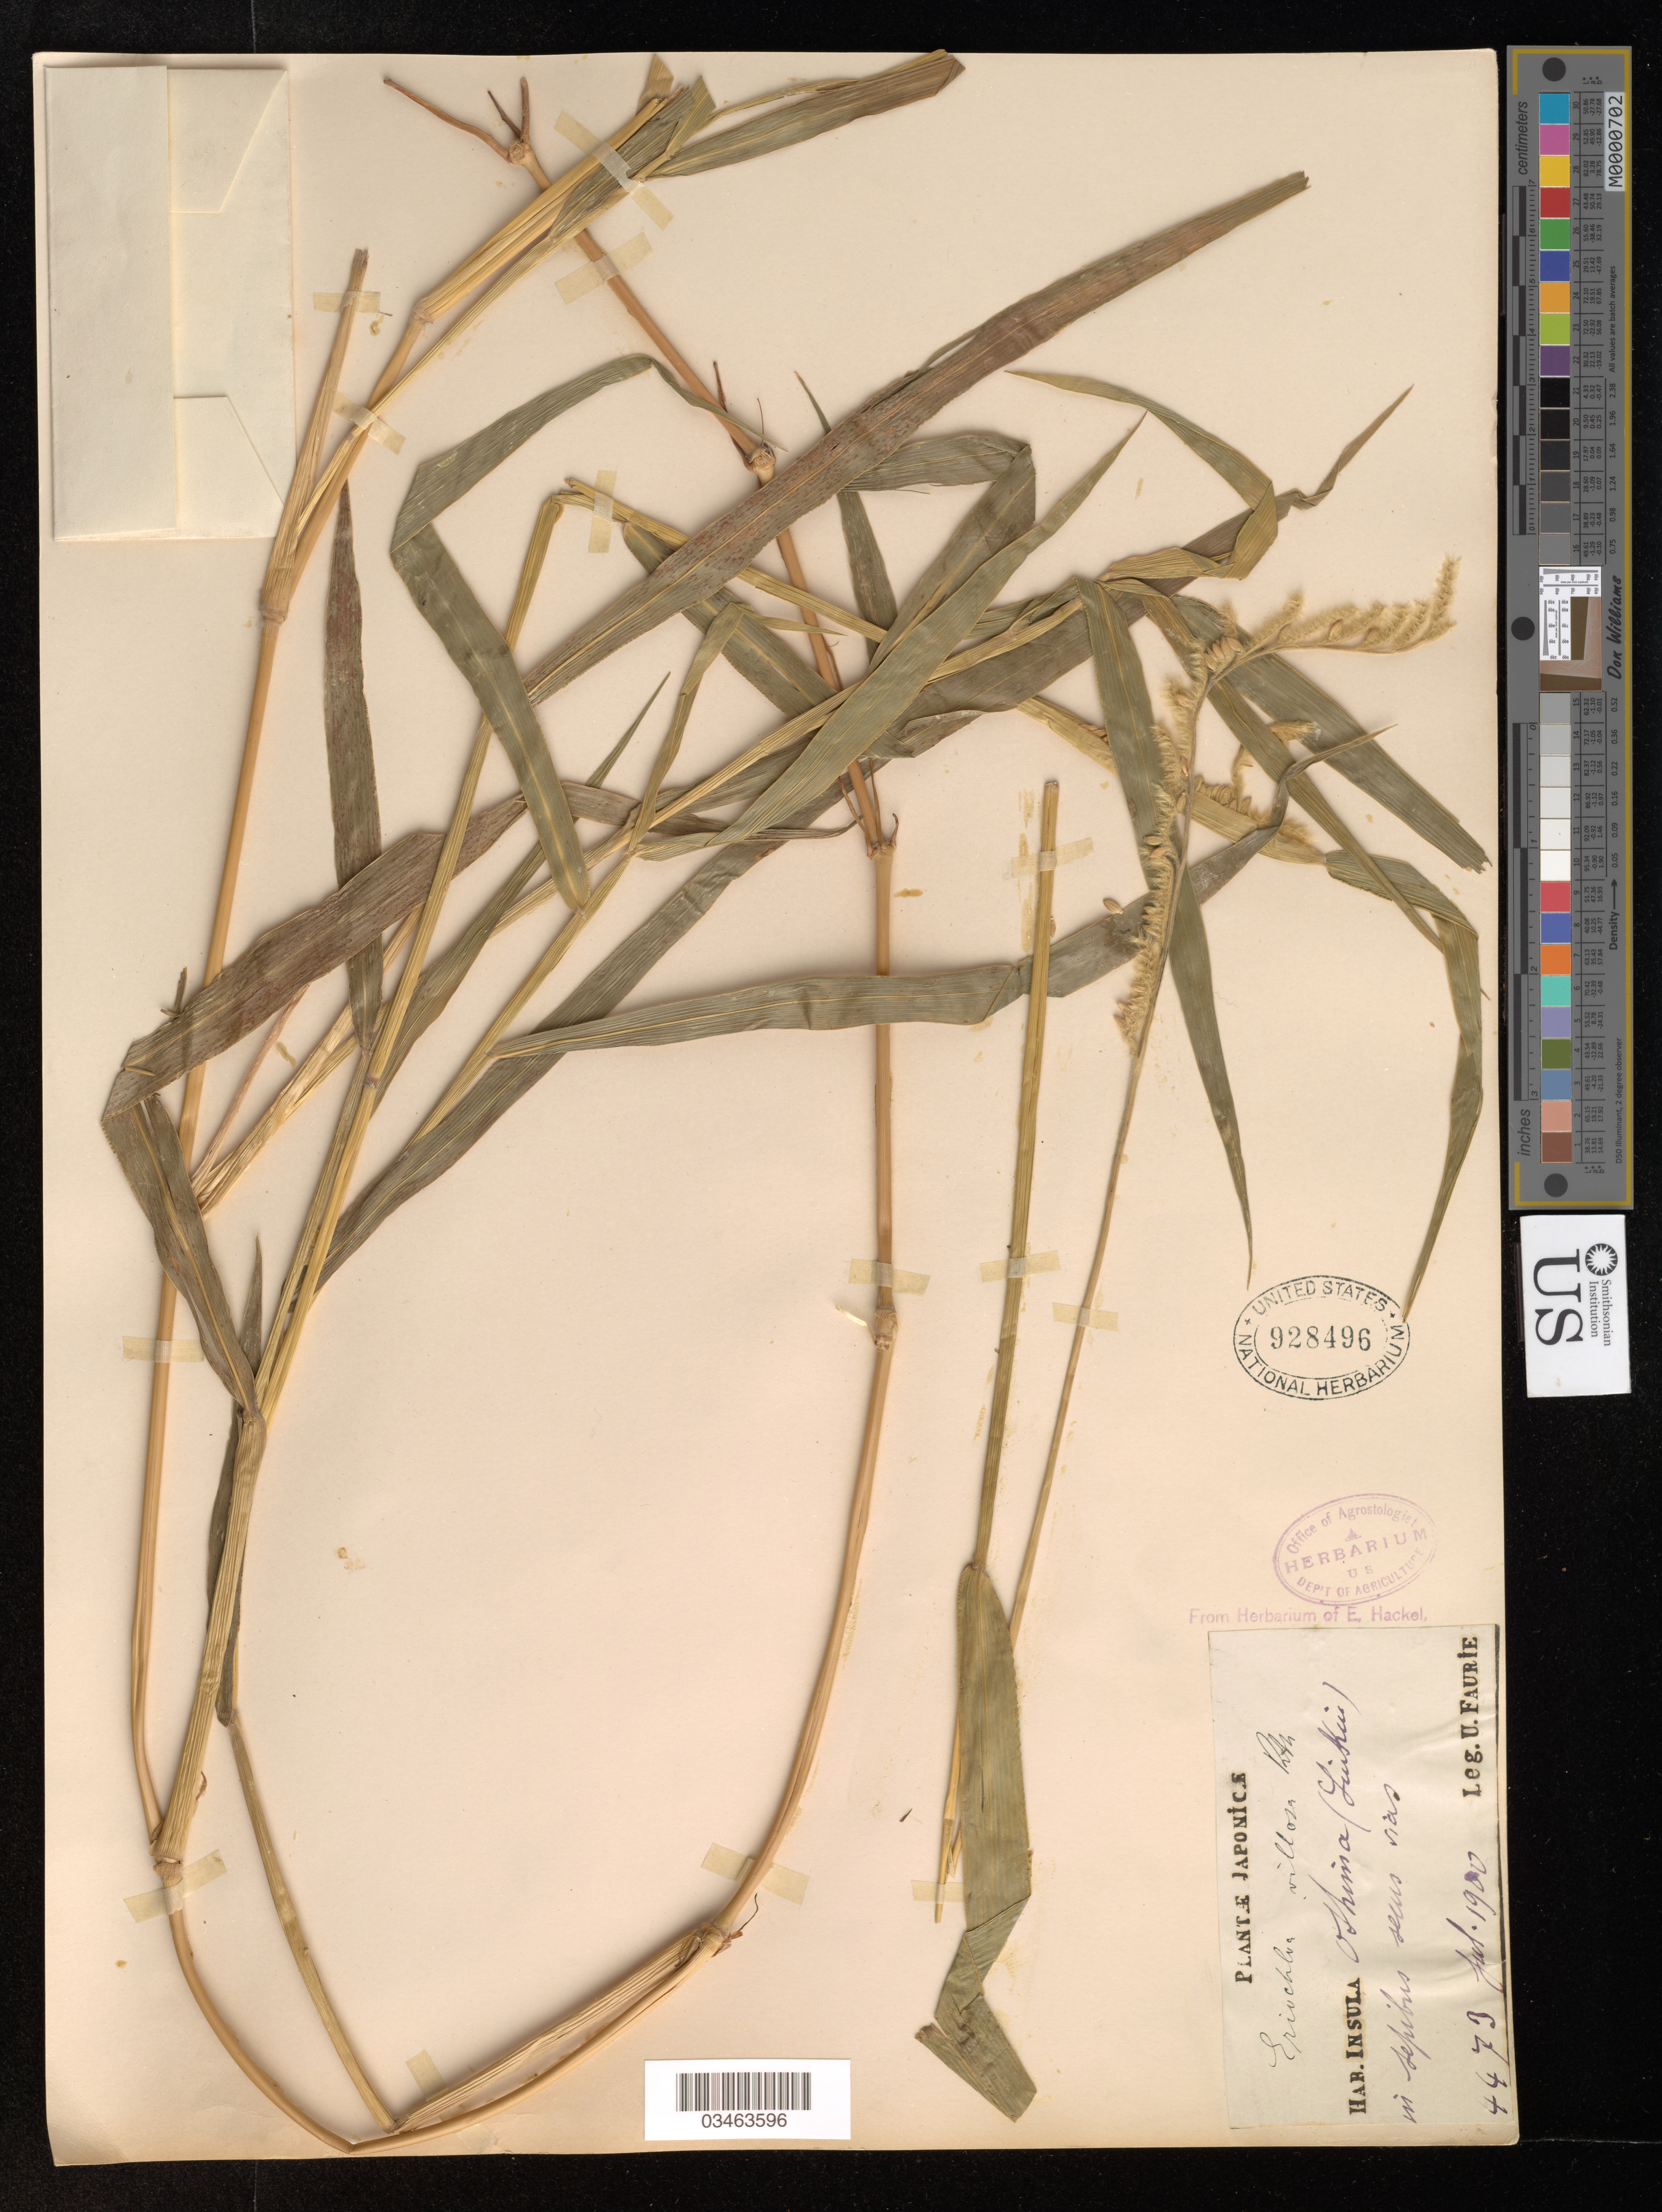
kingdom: Plantae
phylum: Tracheophyta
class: Liliopsida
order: Poales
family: Poaceae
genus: Eriochloa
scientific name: Eriochloa villosa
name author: (Thunb.) Kunth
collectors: U. Faurie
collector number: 4473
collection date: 1900-07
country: Japan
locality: Insula Oshima (Fuikui*).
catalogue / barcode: US 928496